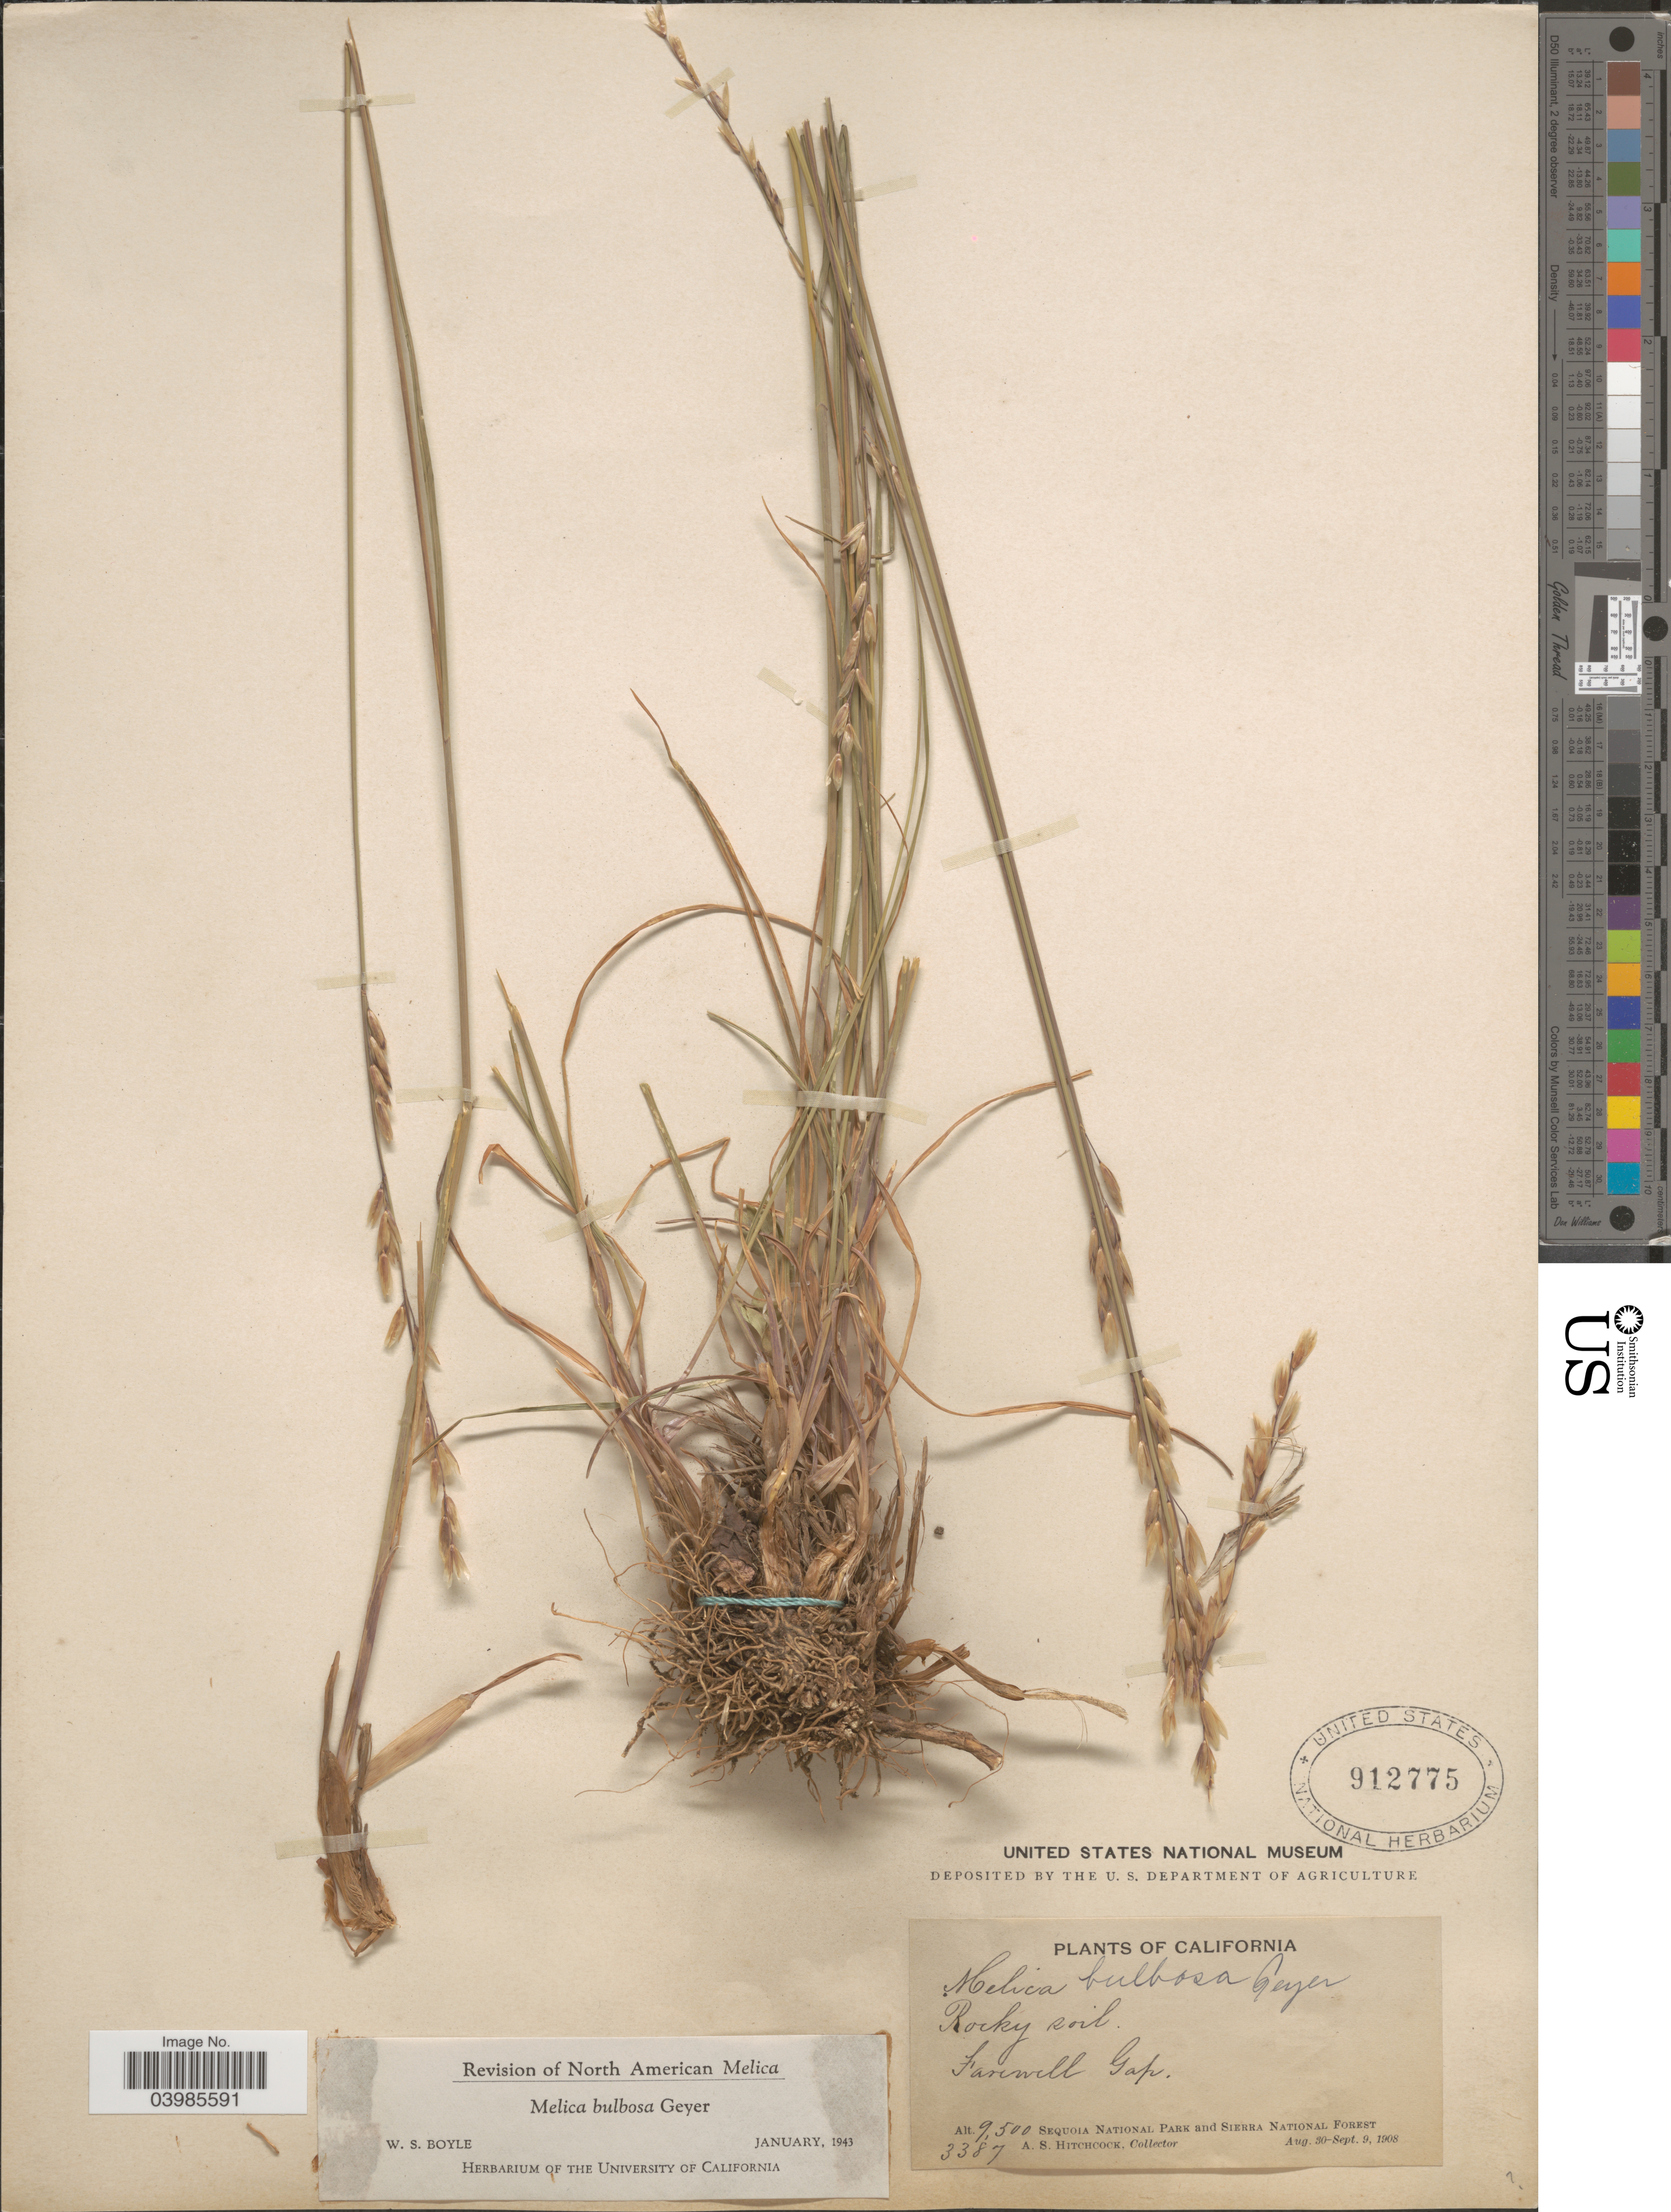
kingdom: Plantae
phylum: Tracheophyta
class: Liliopsida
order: Poales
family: Poaceae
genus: Melica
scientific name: Melica bulbosa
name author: Geyer ex Porter & J.M. Coult.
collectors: A. S. Hitchcock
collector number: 3387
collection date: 1908-08-30/1908-09-09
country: United States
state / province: California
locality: Farewell Gap. Sequoia National Park and Sierra National Forest.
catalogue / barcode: US 912775